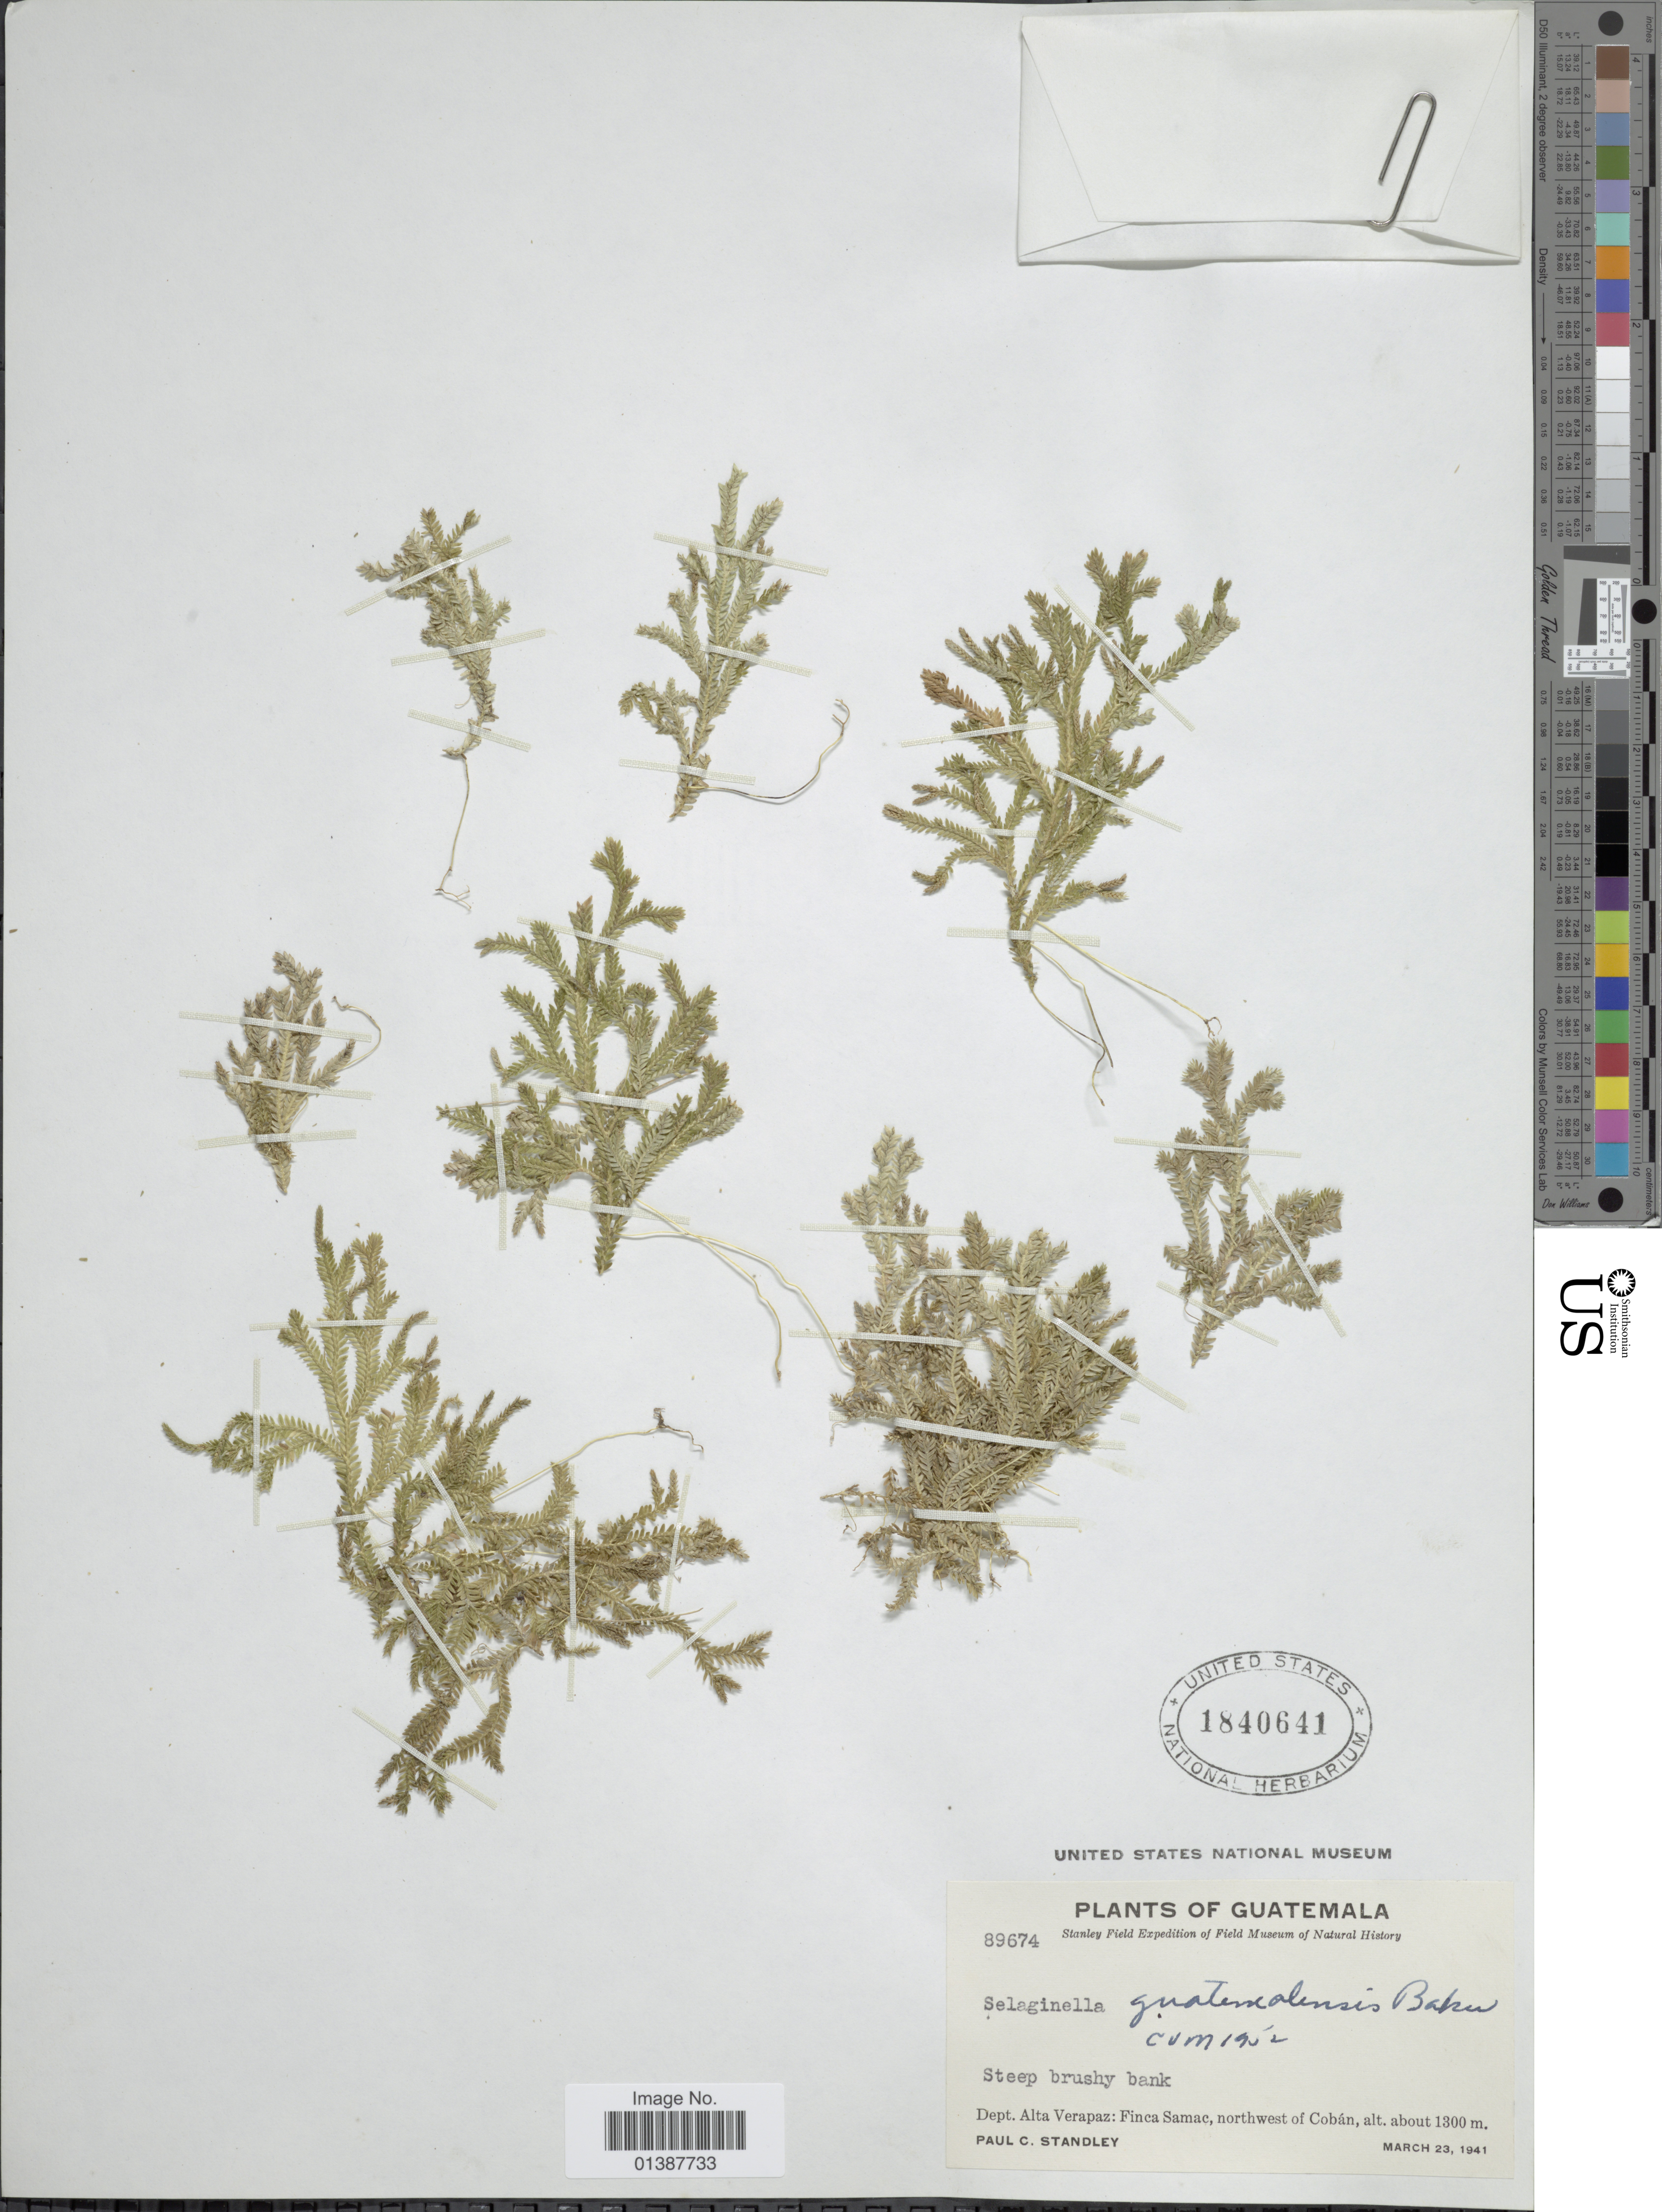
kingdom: Plantae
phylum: Tracheophyta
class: Lycopodiopsida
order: Selaginellales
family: Selaginellaceae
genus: Selaginella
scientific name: Selaginella guatemalensis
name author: Baker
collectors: P. C. Standley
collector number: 89674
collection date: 1941-03-23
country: Guatemala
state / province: Alta Verapaz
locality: Dept. Alta Verapaz: Finca Samac, northwest of Cobán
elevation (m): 1300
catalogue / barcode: US 1840641